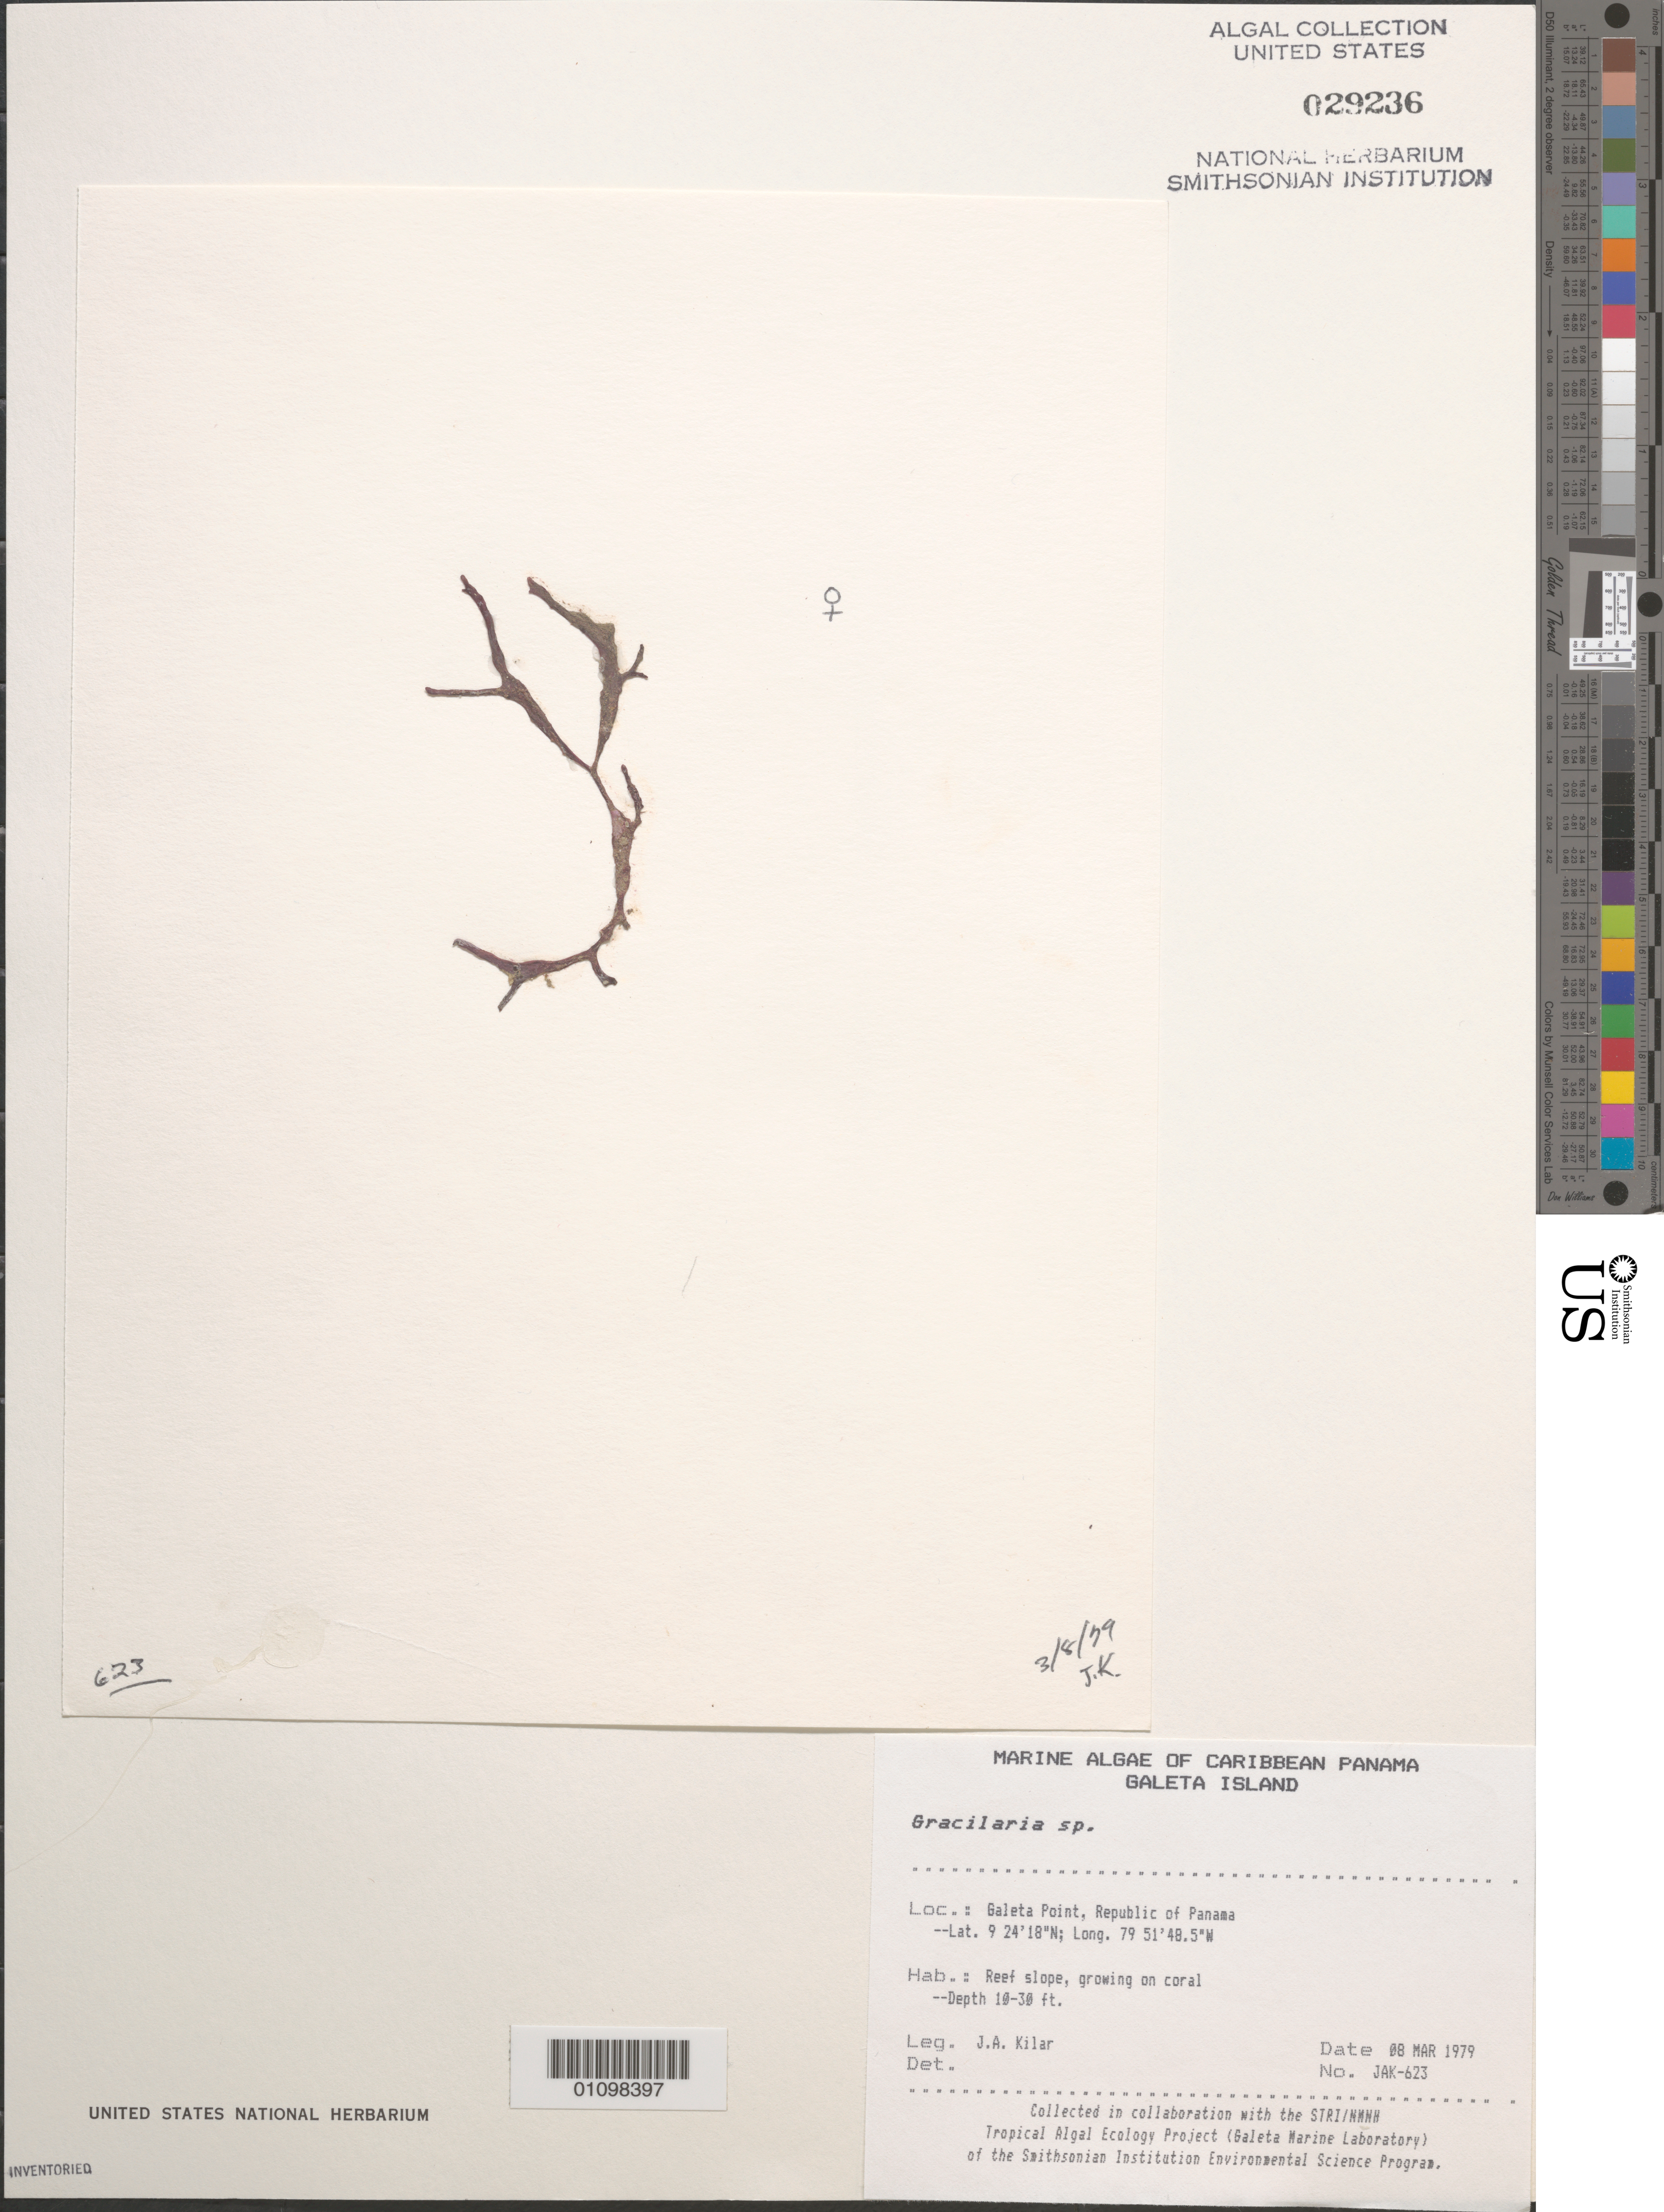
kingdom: Plantae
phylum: Rhodophyta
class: Florideophyceae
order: Gracilariales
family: Gracilariaceae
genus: Gracilaria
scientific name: Gracilaria sp.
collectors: J. A. Kilar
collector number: JAK-623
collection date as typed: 08 Mar 1979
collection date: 1979-03-08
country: Panama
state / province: Colón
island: Galeta Island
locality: Galeta Point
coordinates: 9 24' 18" N, 79 51' 48.5" W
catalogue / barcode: US 29236